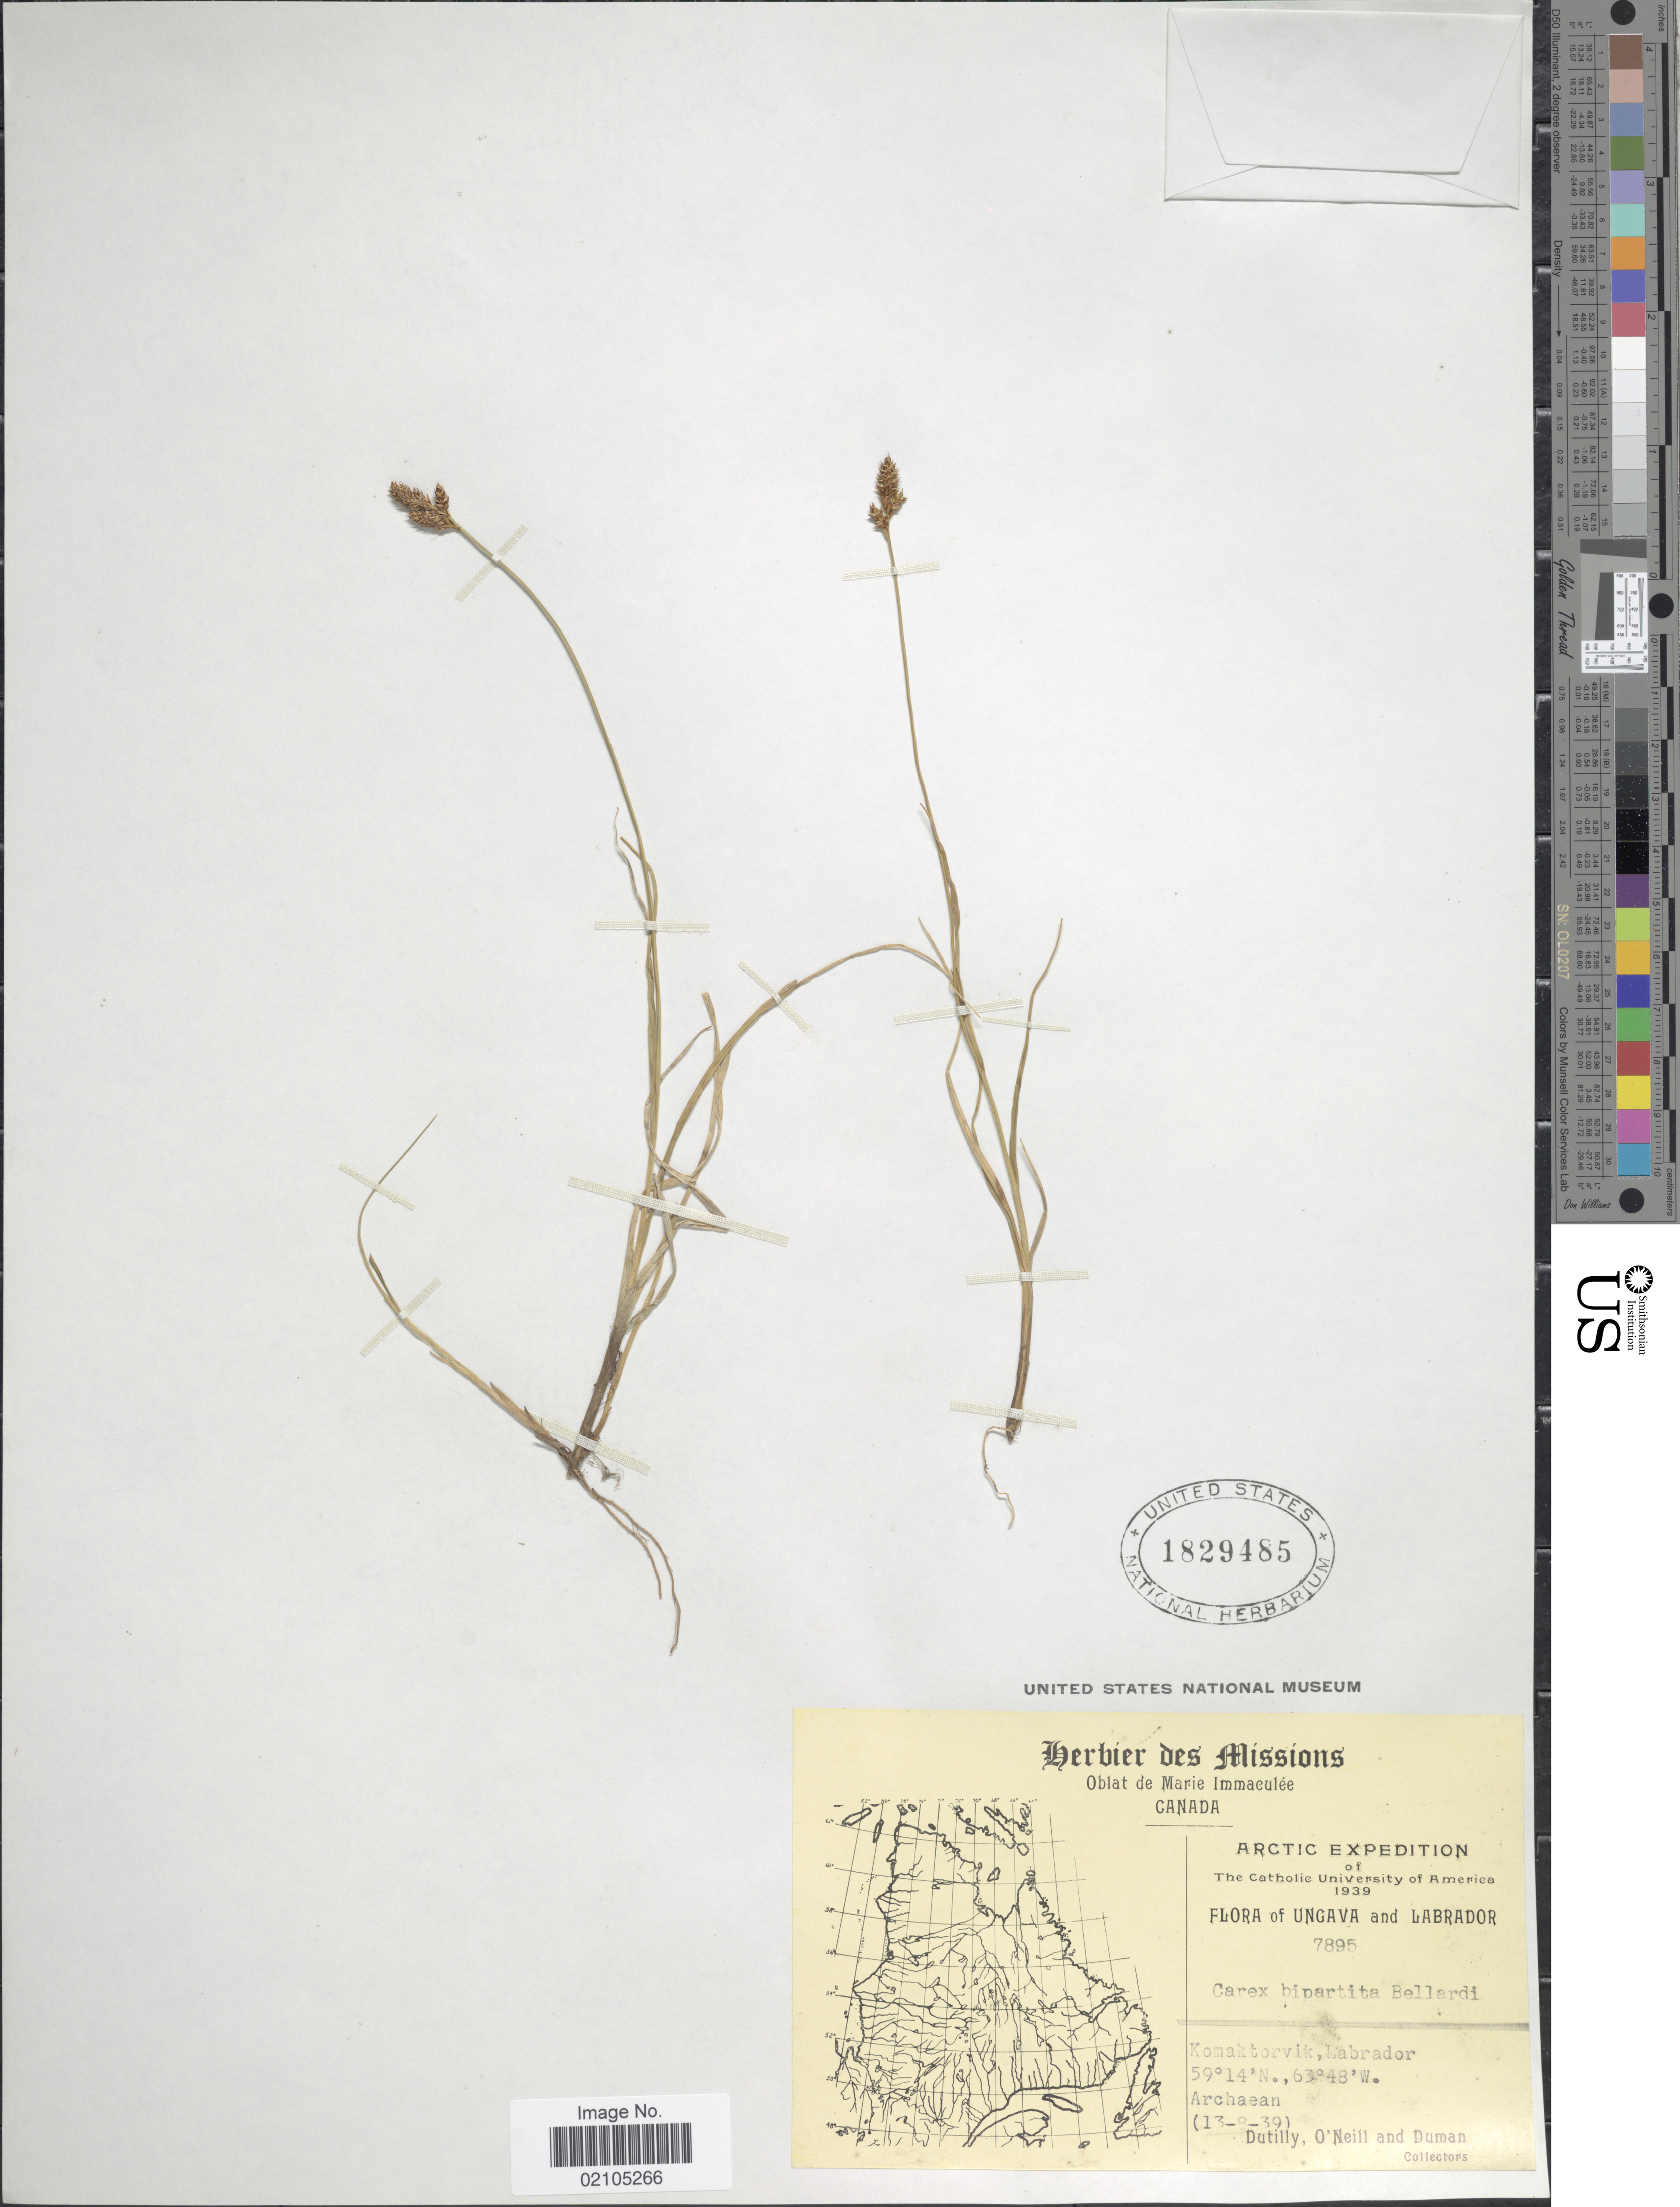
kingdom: Plantae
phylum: Tracheophyta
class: Liliopsida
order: Poales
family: Cyperaceae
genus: Carex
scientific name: Carex lachenalii subsp. lachenalii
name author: Schkuhr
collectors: -. Dutilly, -. O'Neill & -. Duman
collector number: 7895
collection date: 1939-08-13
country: Canada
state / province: Newfoundland and Labrador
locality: Arctic, Komatorvik, Labrador.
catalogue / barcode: US 1829485